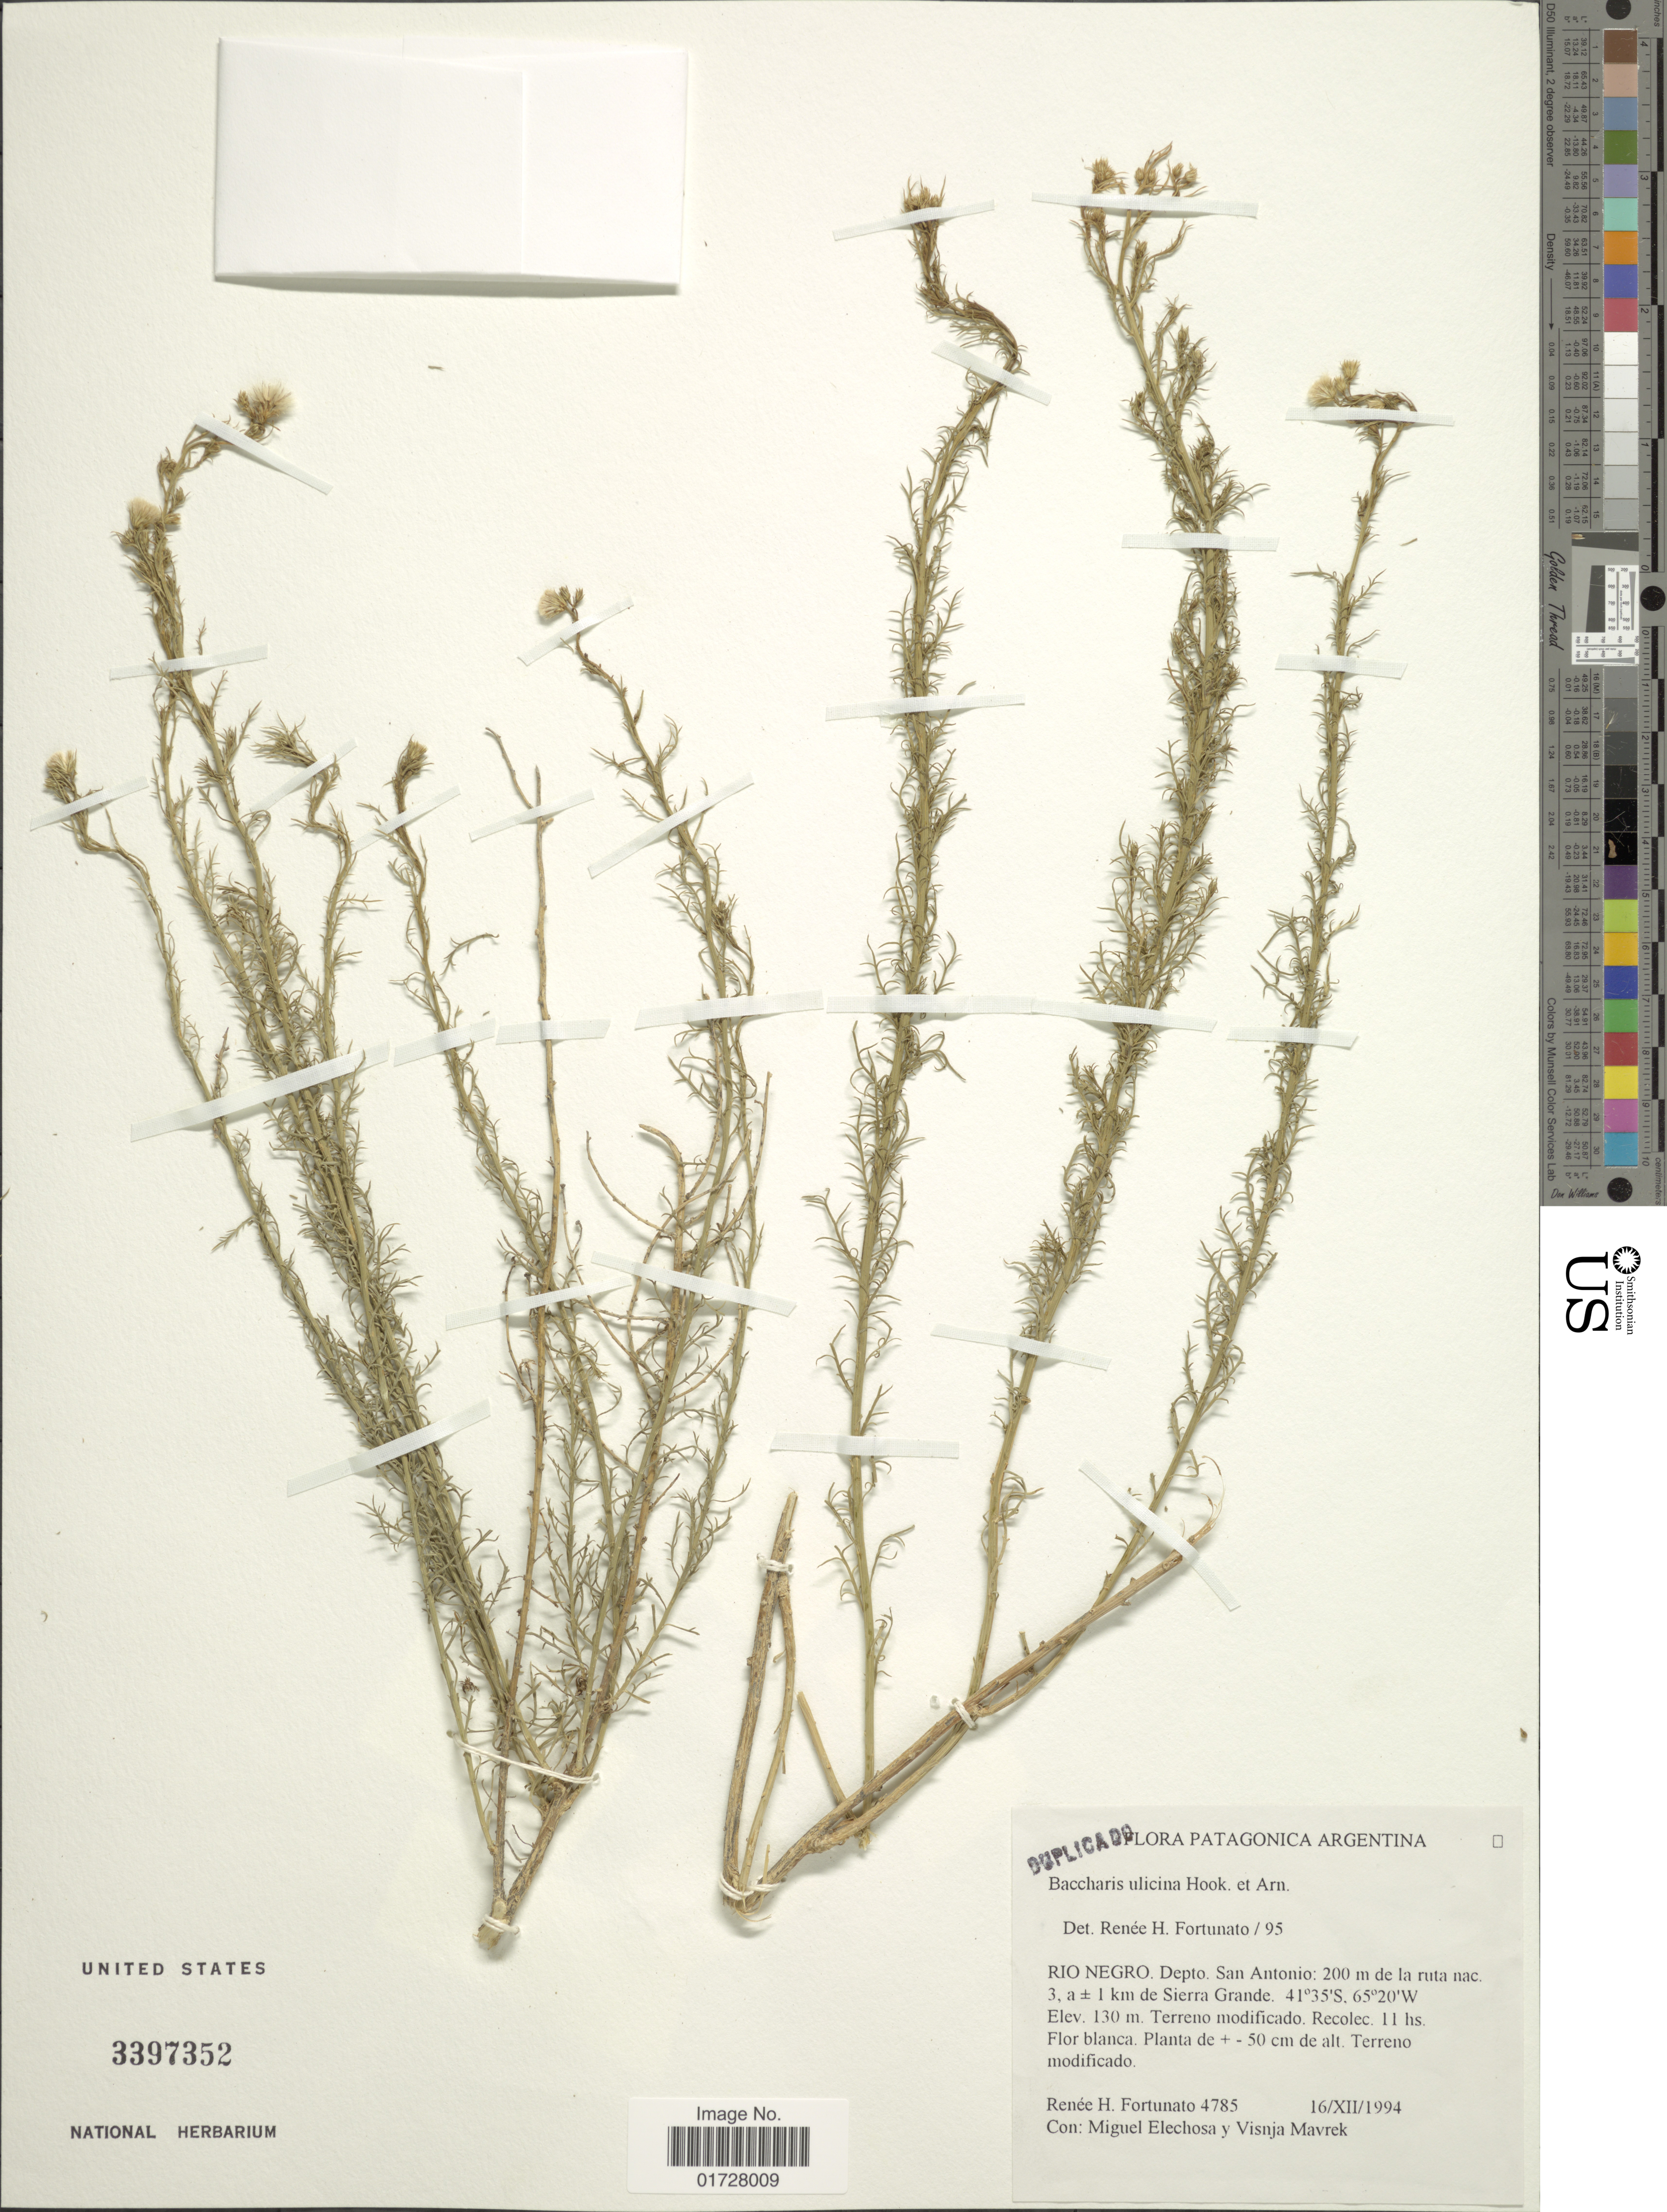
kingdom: Plantae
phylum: Tracheophyta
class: Magnoliopsida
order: Asterales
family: Asteraceae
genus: Baccharis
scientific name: Baccharis ulicina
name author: Hook. & Arn.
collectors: R. H. Fortunato, M. Elechosa & V. Mavrek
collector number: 4785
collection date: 1994-12-16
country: Argentina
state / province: Rio Negro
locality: Patagonica Argentina, Depto. San Antonio, la ruta nac. 3, 1 ±1 km de Sierra Grande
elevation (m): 200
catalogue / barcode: US 3397352